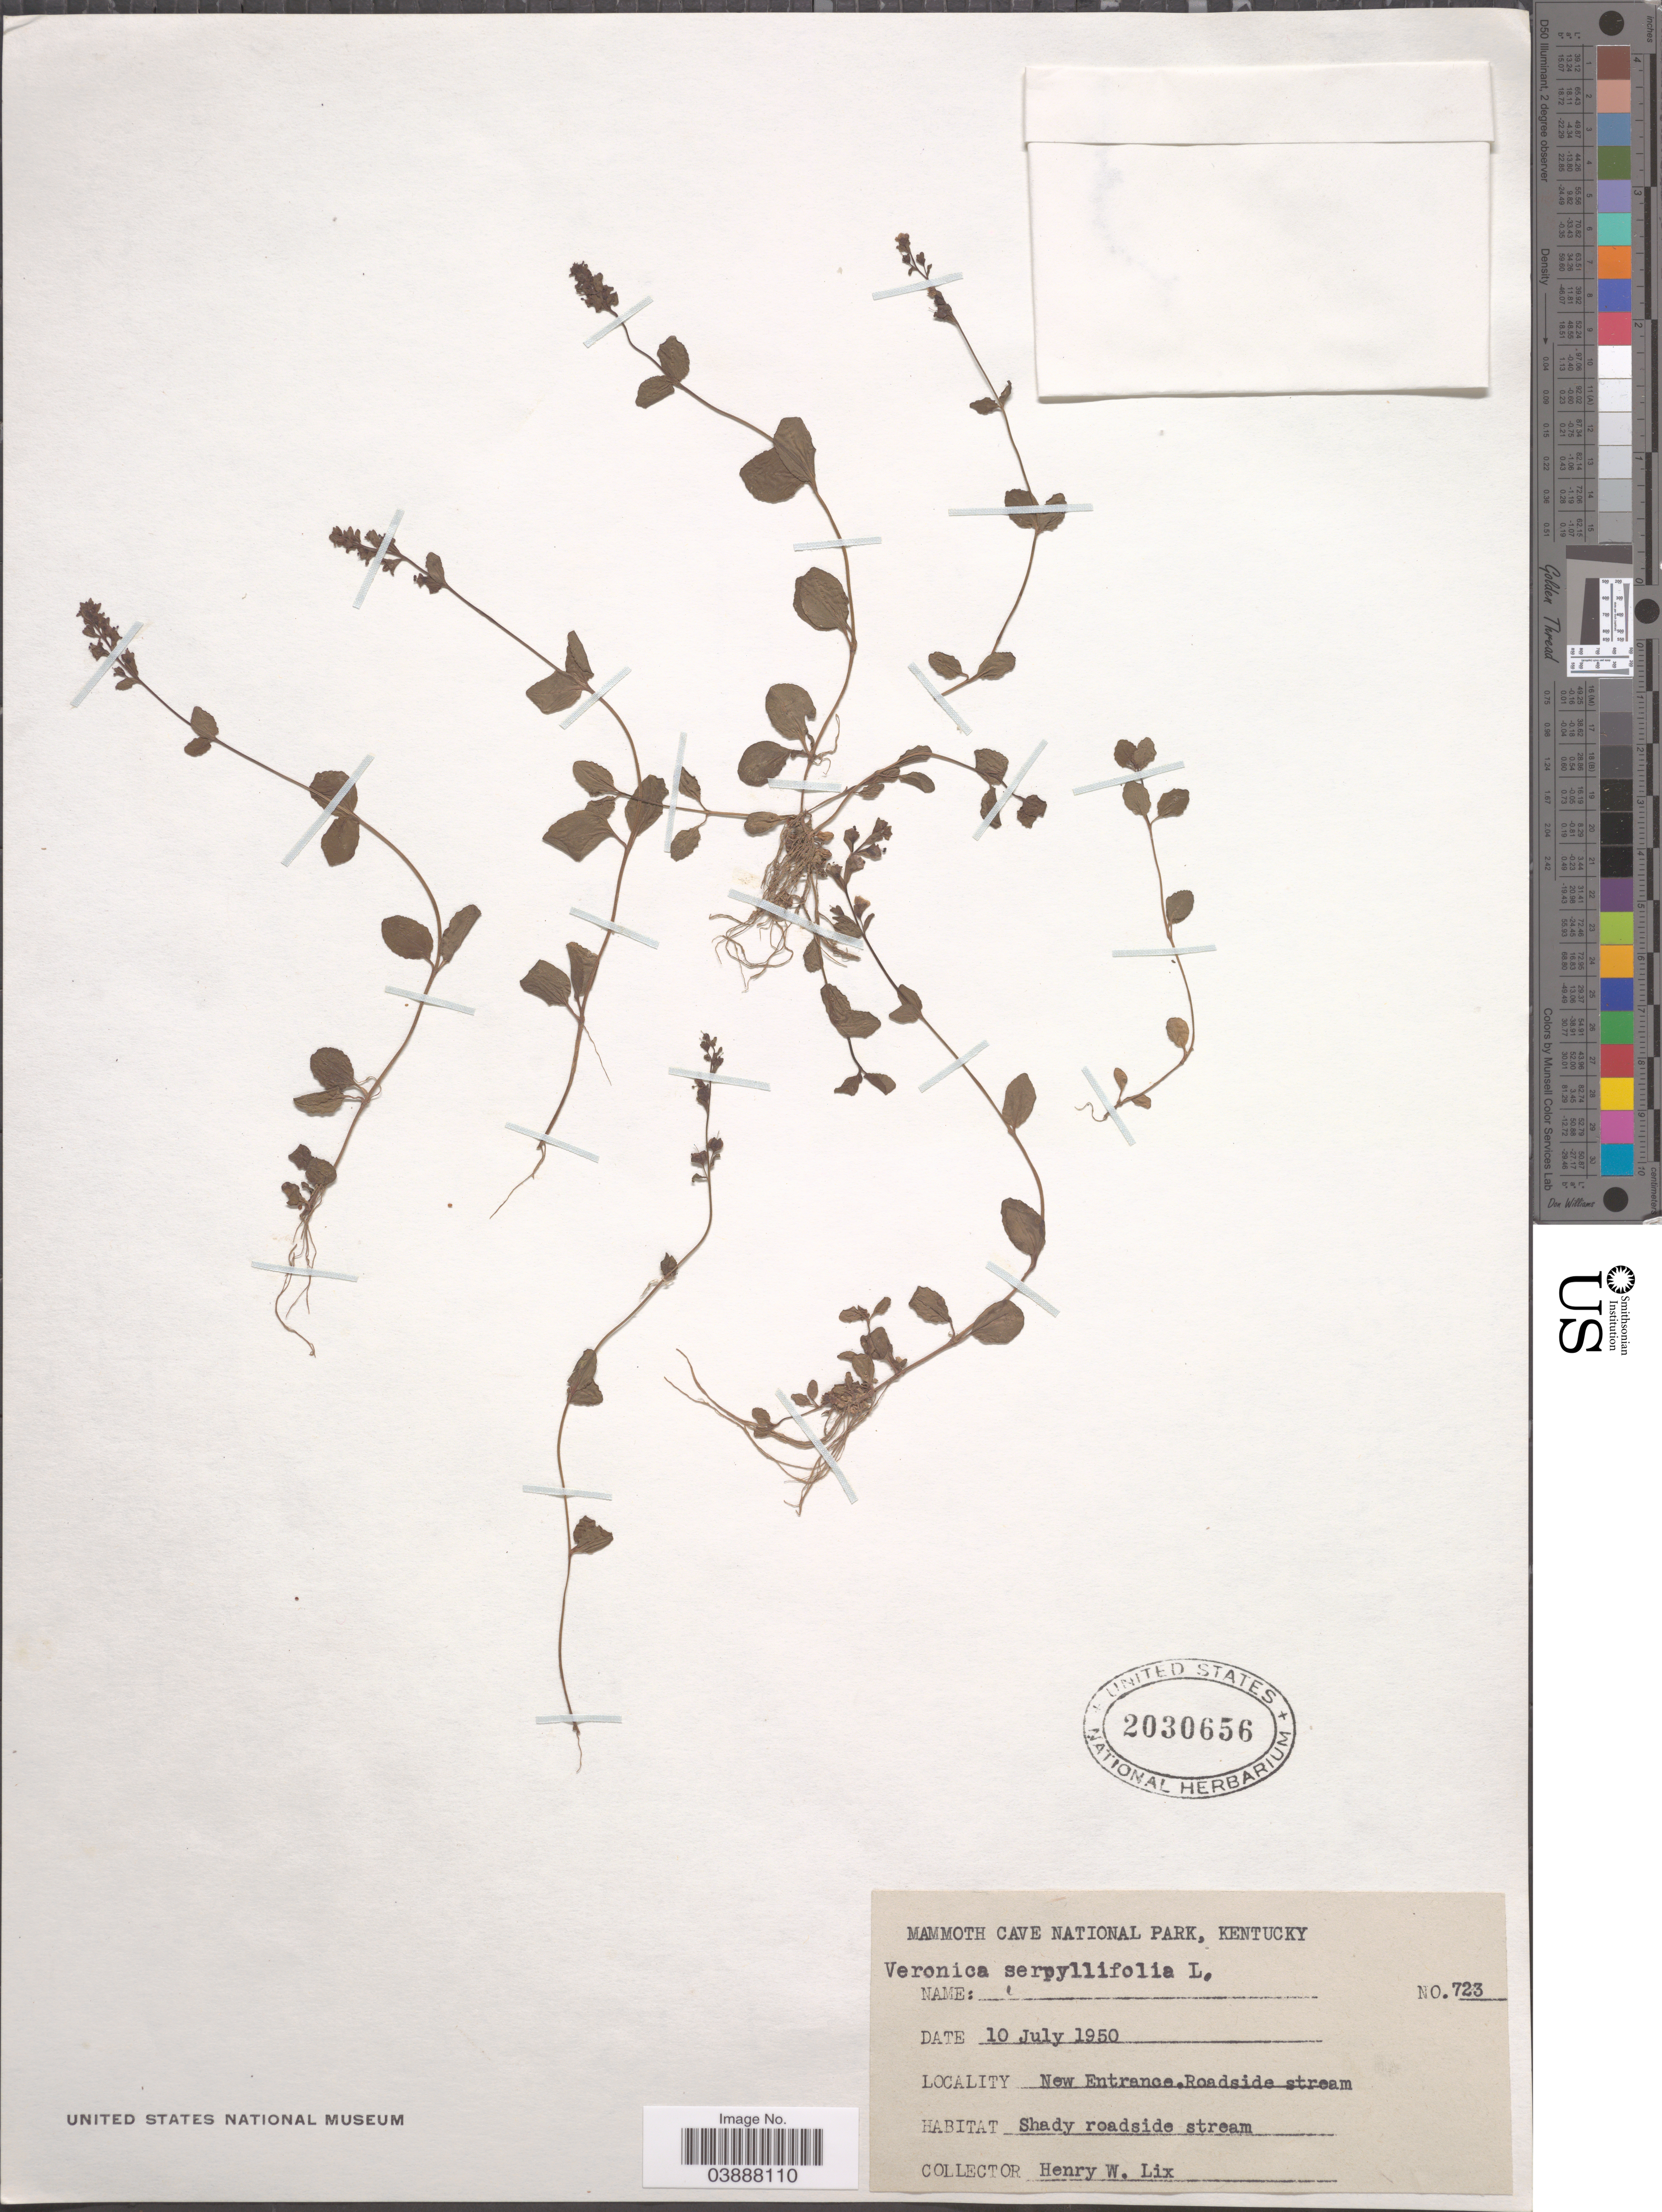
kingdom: Plantae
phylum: Tracheophyta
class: Magnoliopsida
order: Lamiales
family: Plantaginaceae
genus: Veronica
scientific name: Veronica serpyllifolia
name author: L.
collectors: H. W. Lix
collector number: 723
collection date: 1950-07-10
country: United States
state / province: Kentucky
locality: Mammoth Cave National Park. New Entrance.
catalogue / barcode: US 2030656